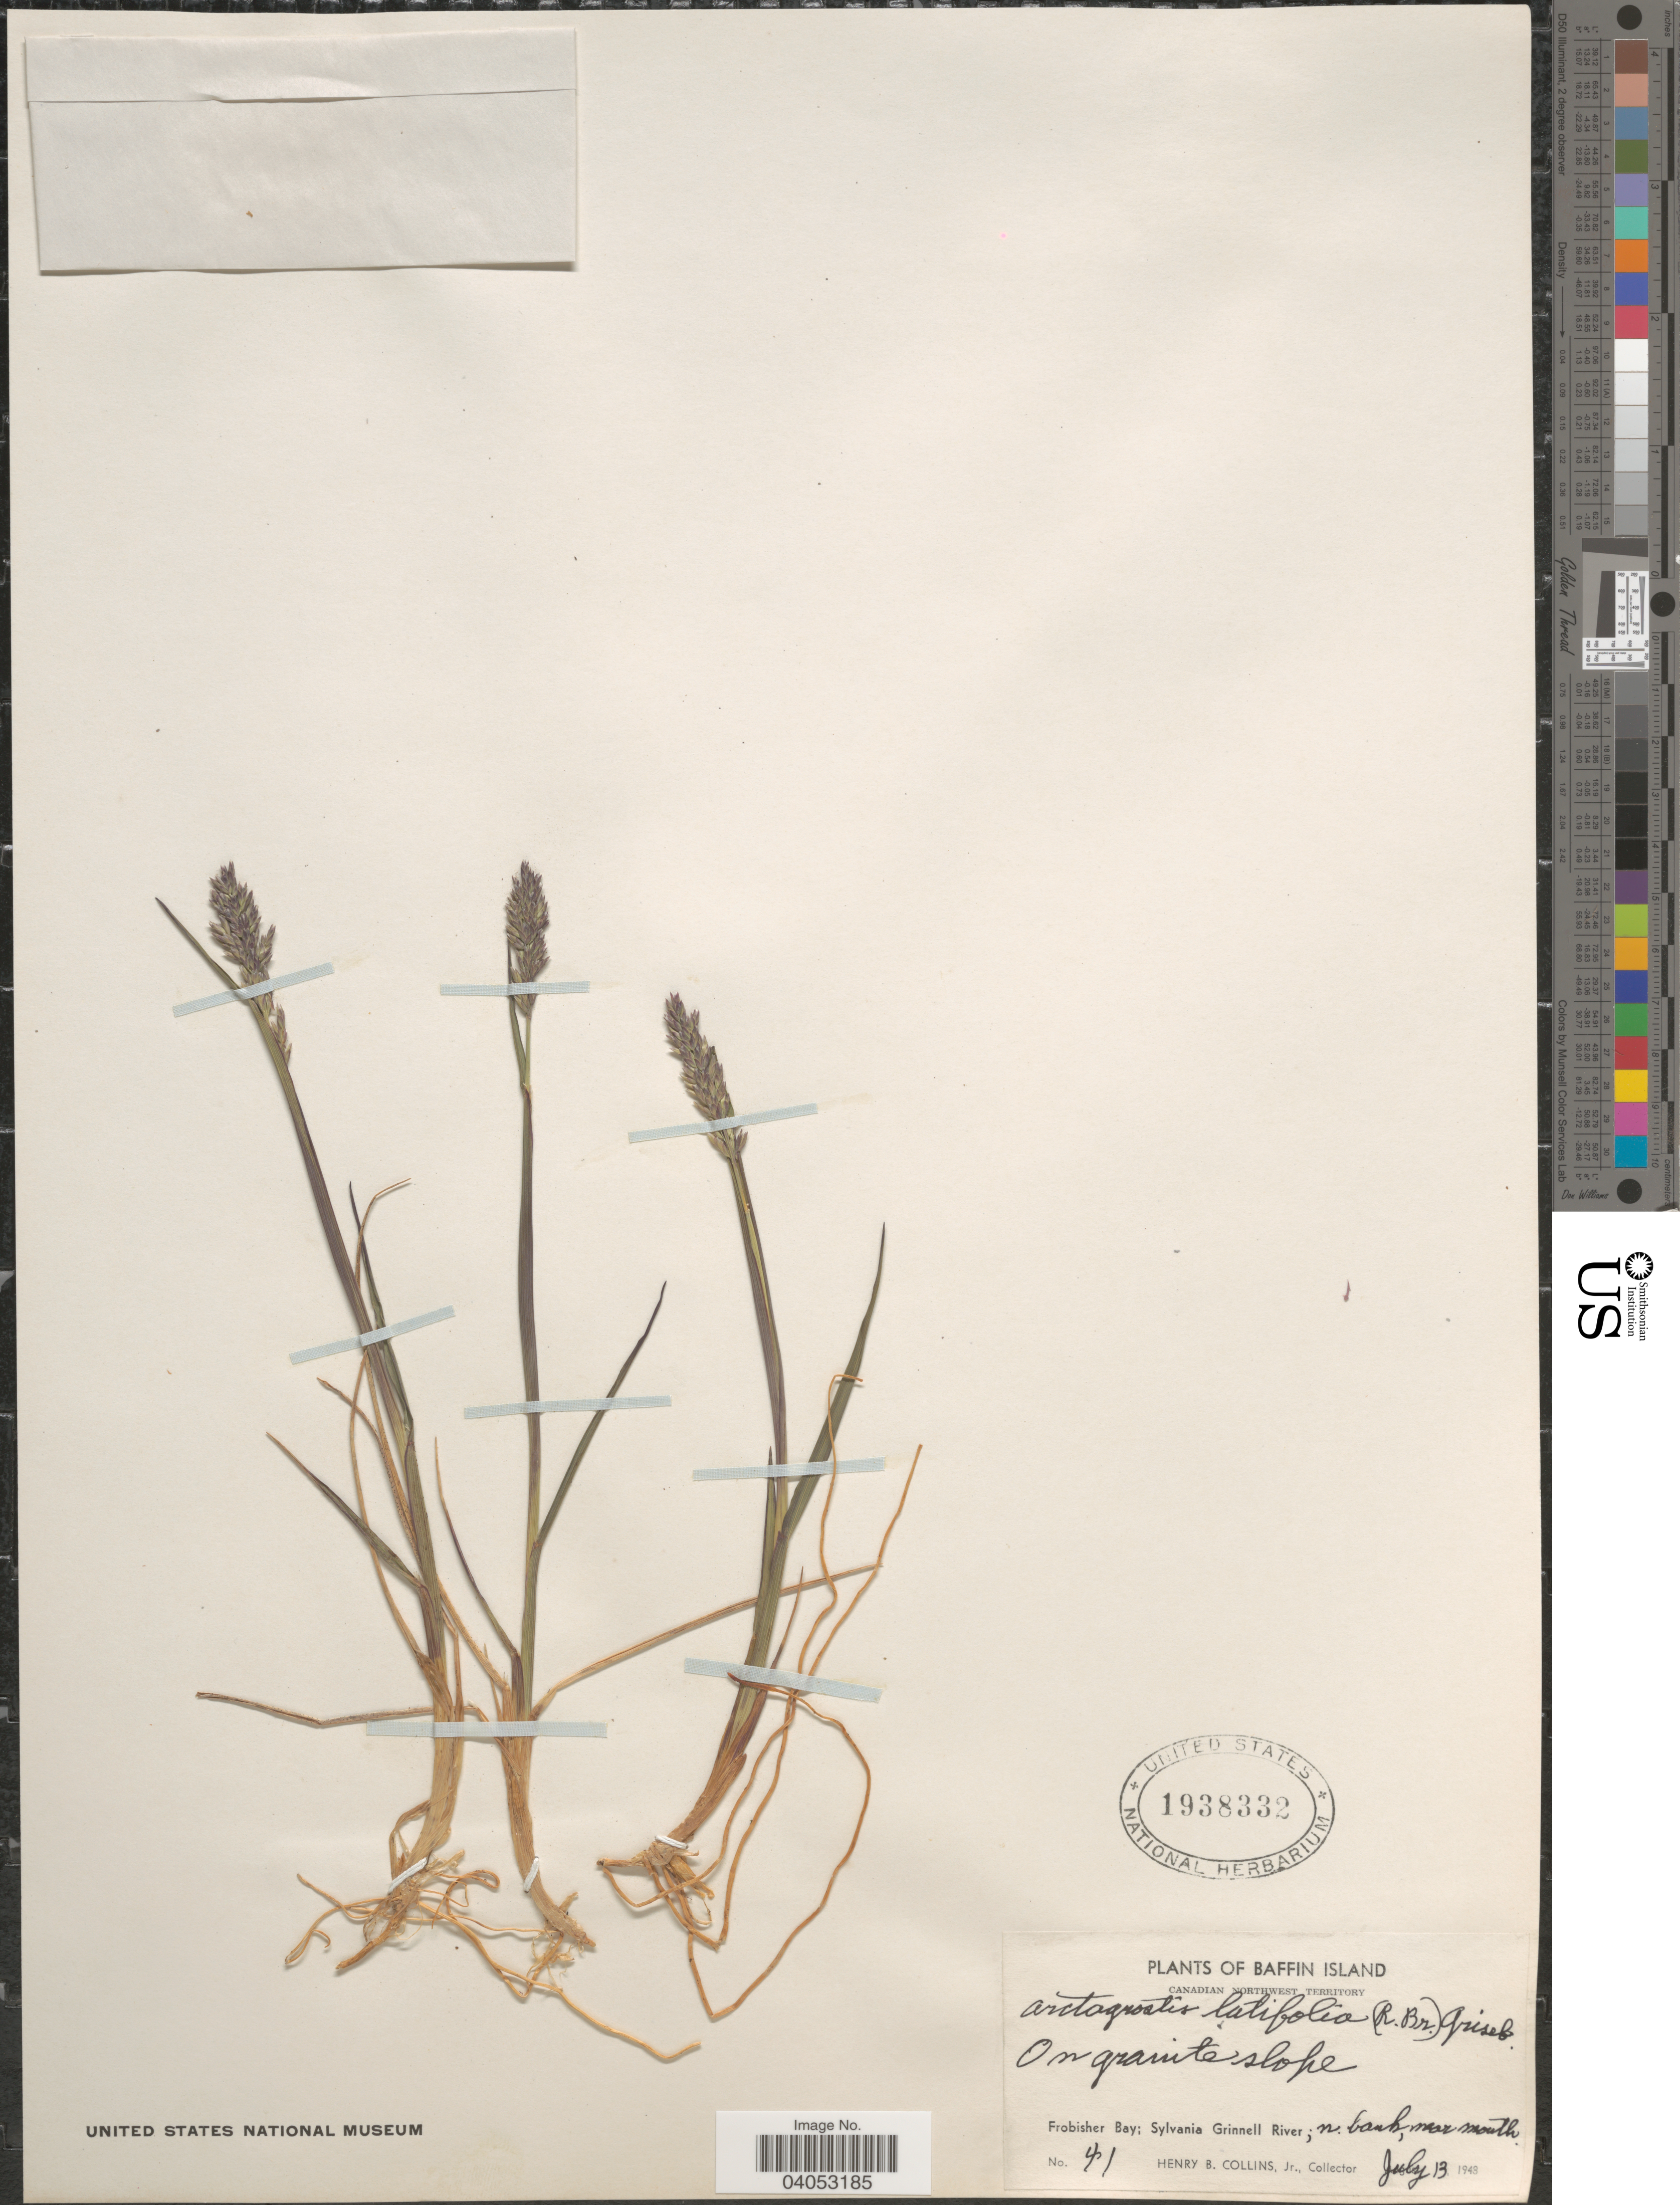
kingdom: Plantae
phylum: Tracheophyta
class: Liliopsida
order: Poales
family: Poaceae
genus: Arctagrostis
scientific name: Arctagrostis latifolia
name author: (R. Br.) Griseb.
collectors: H. Collins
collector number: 41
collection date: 1948-07-13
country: Canada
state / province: Northwest Territories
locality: Baffin Island. Frobisher Bay; Sylvania Grinnell River; n. bank, near mouth.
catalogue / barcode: US 1938332